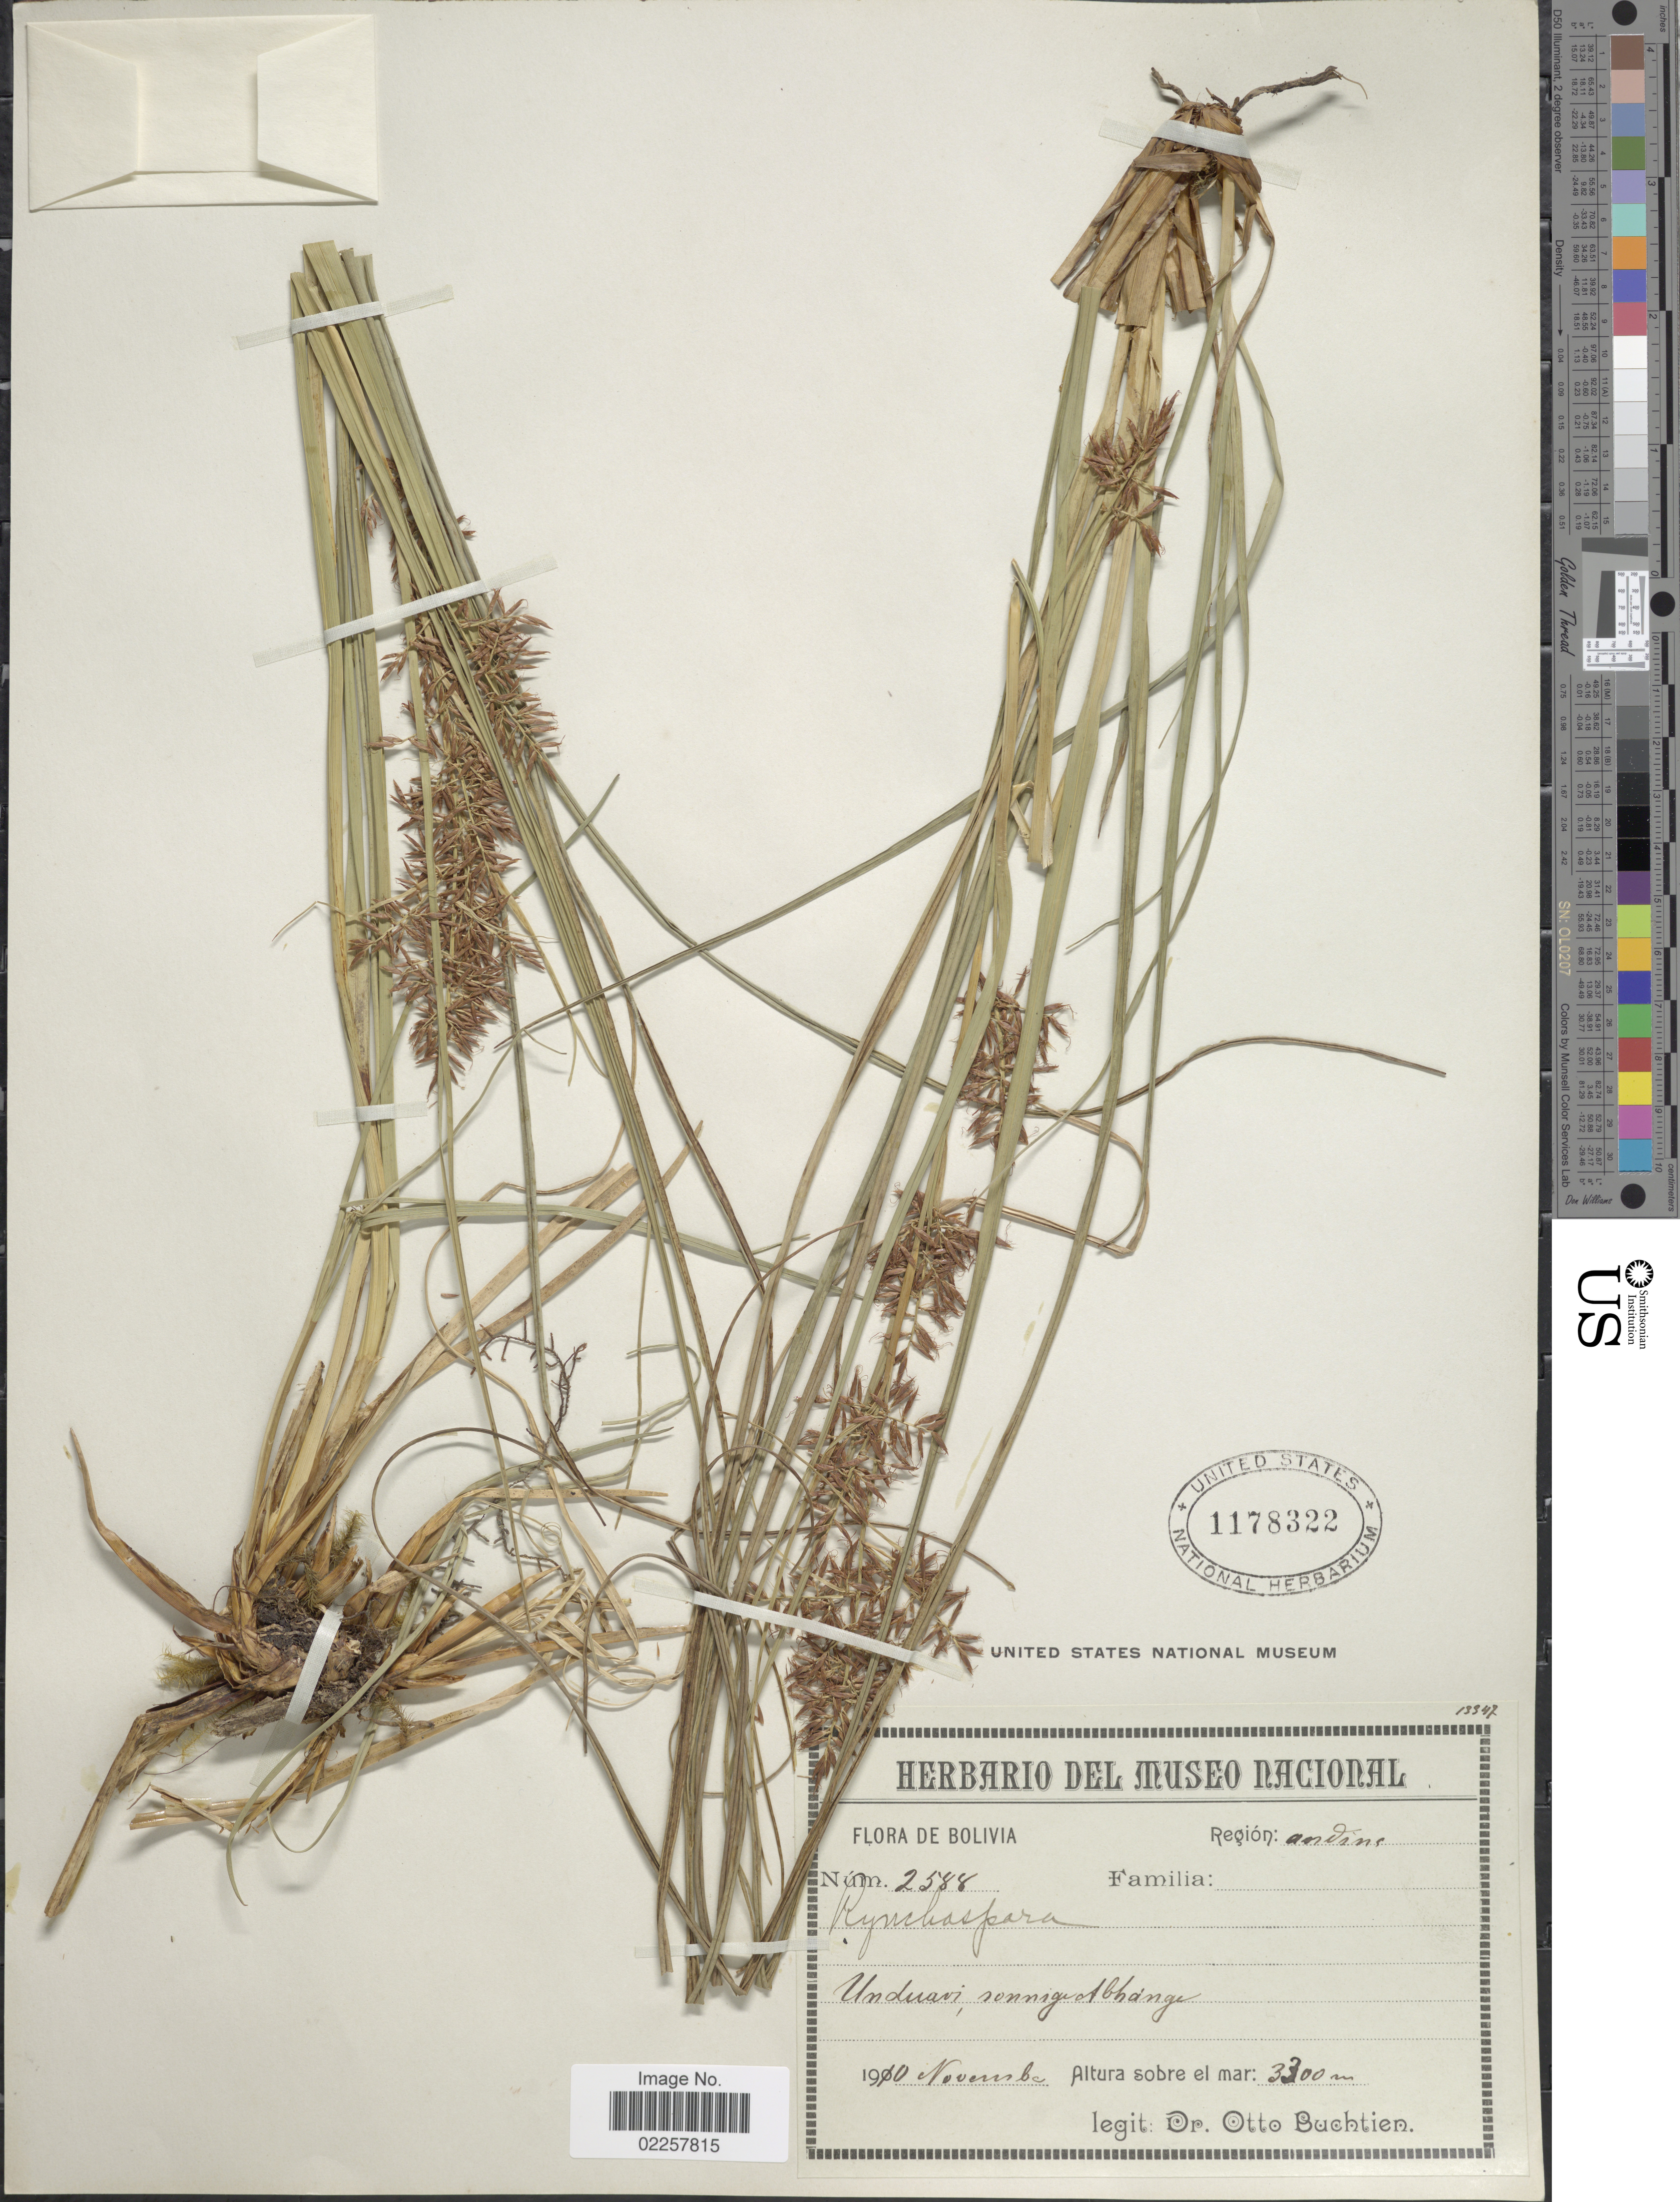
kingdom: Plantae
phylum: Tracheophyta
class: Liliopsida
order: Poales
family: Cyperaceae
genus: Rhynchospora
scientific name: Rhynchospora sp.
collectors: O. Buchtien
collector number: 2588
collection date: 1910-11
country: Bolivia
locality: Unduavi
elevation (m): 3300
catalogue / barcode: US 1178322